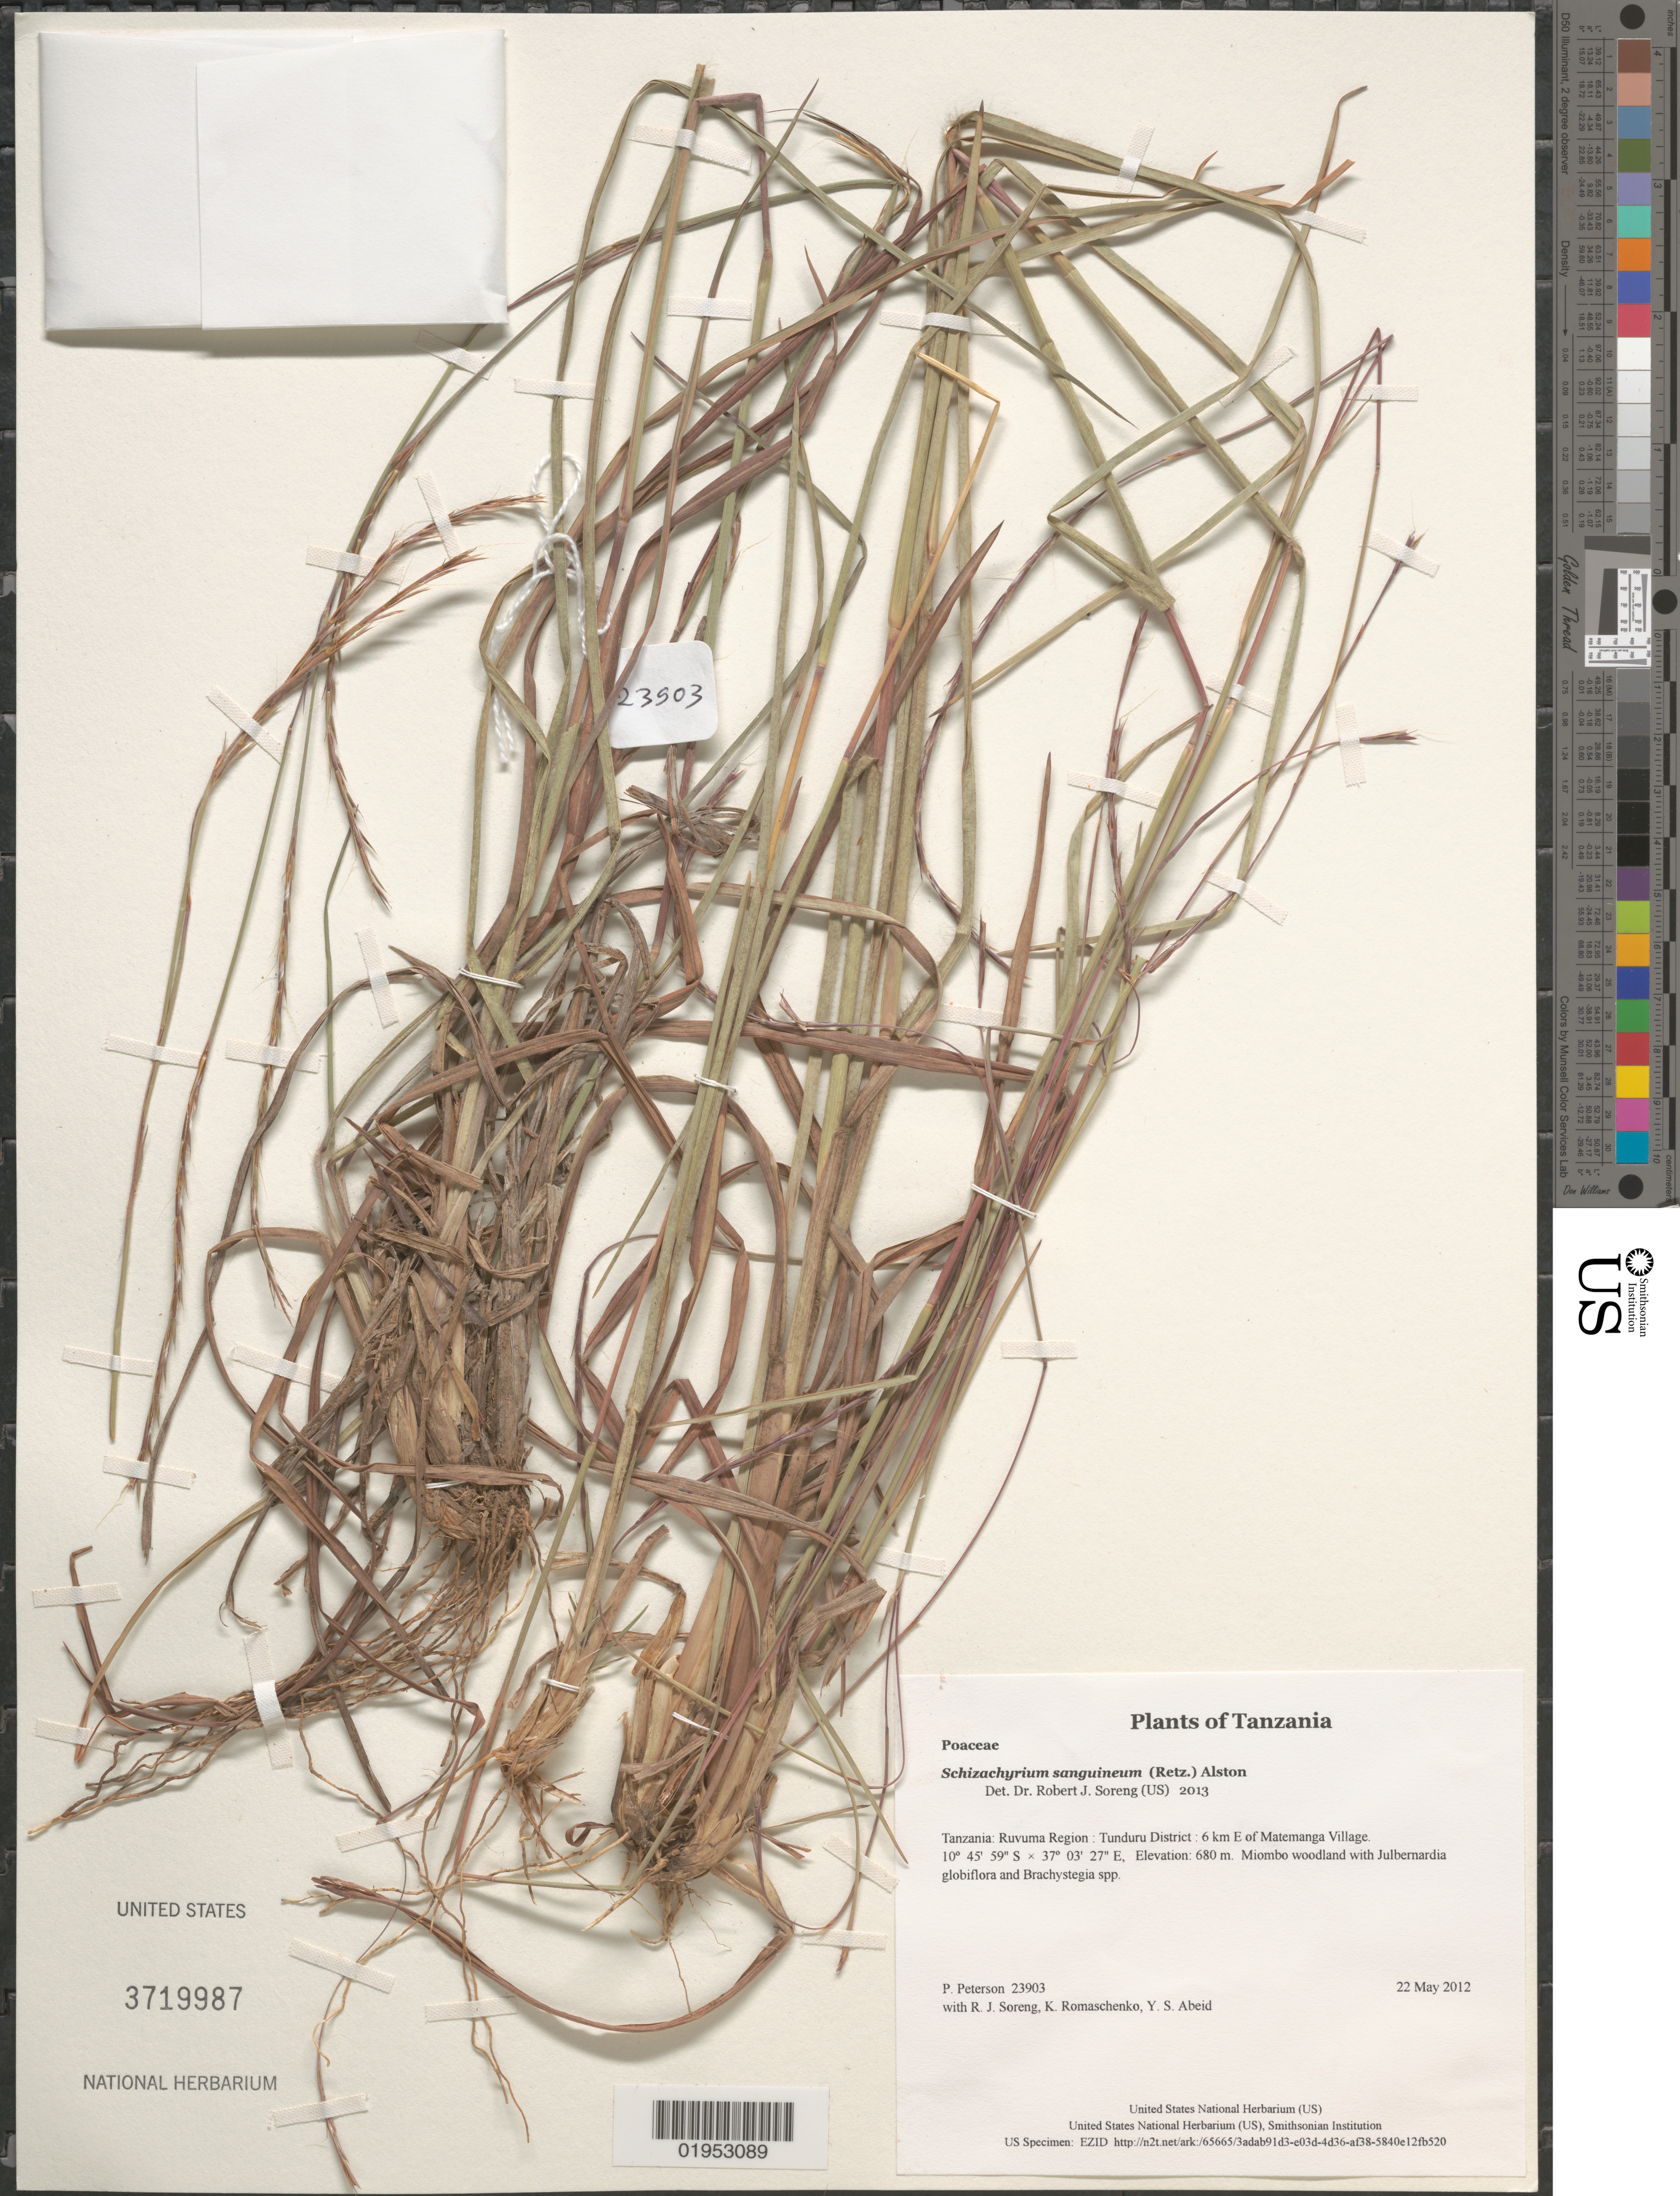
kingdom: Plantae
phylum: Tracheophyta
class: Liliopsida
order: Poales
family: Poaceae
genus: Schizachyrium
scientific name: Schizachyrium sanguineum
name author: (Retz.) Alston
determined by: Soreng, Robert J., Research Associate (BOT), Smithsonian Institution - National Museum of Natural History (UNITED STATES)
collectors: P. M. Peterson, R. J. Soreng, K. Romaschenko & Y. Abeid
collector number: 23903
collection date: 2012-05-22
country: Tanzania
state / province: Ruvuma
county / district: Tunduru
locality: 6 km E of Matemanga Village.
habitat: Miombo woodland with Julbernardia globiflora and Brachystegia spp.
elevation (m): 680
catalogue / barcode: US 3719987